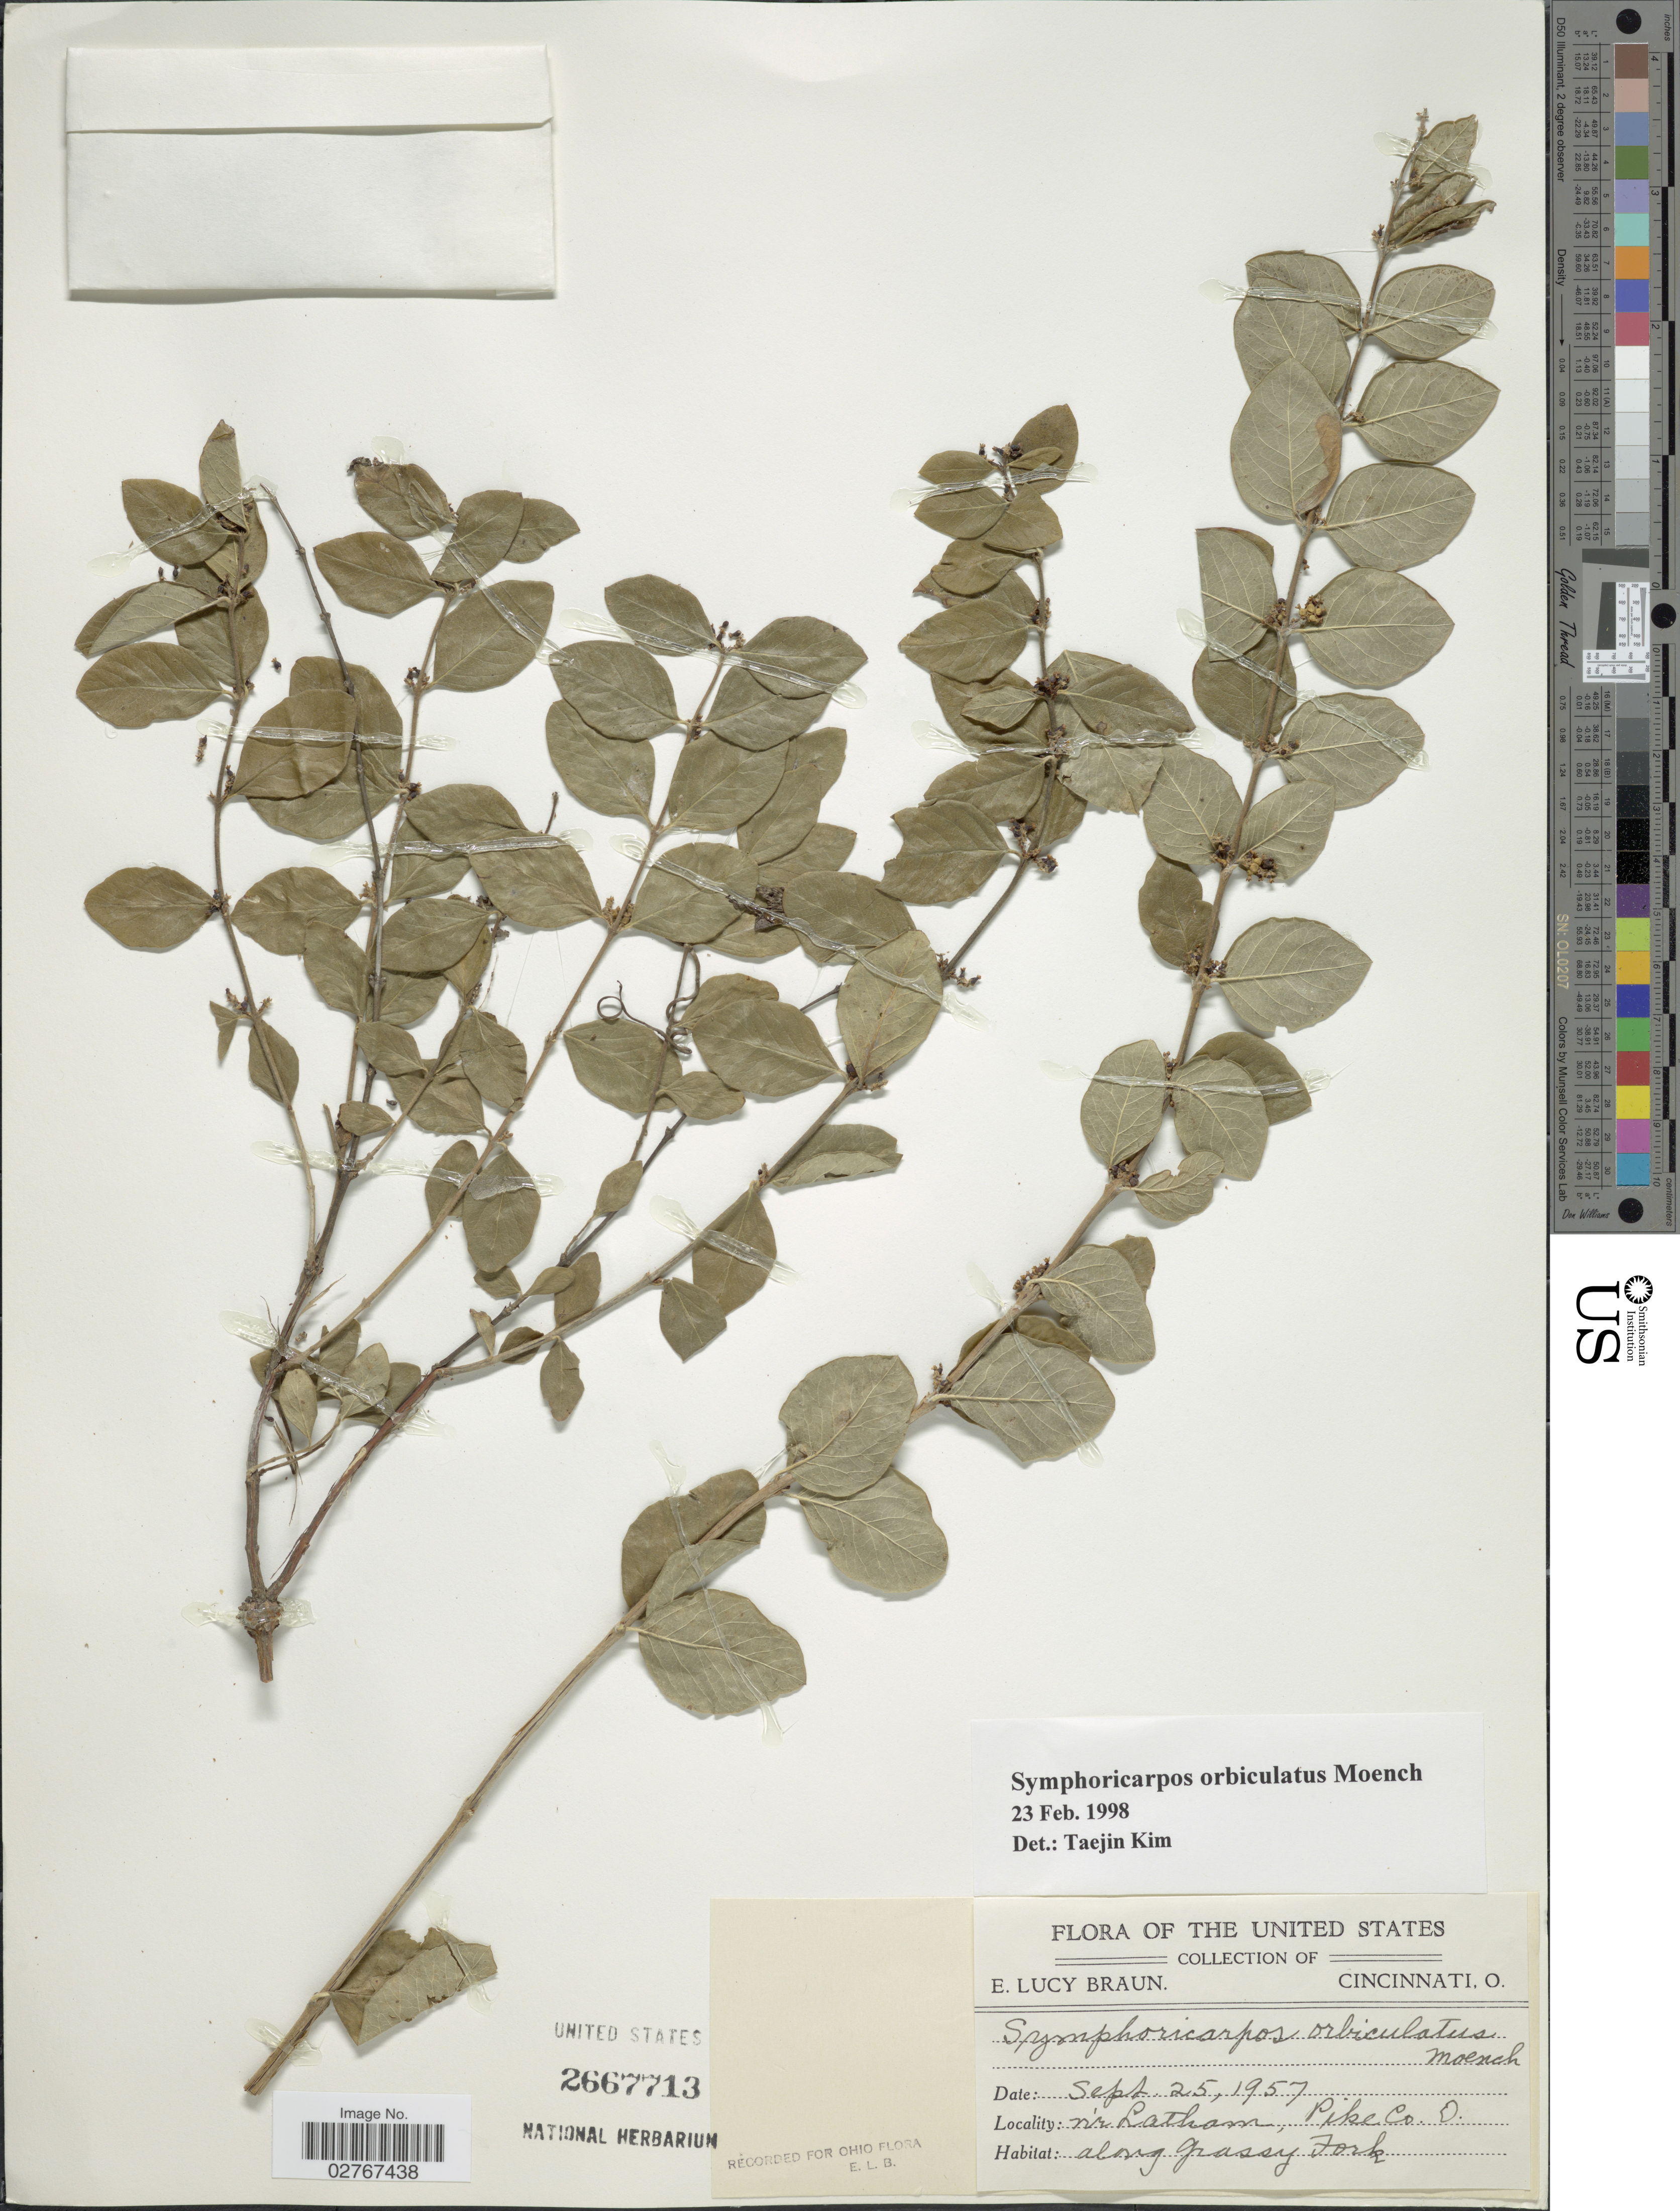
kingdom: Plantae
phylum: Tracheophyta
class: Magnoliopsida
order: Dipsacales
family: Caprifoliaceae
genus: Symphoricarpos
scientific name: Symphoricarpos orbiculatus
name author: Moench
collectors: E. L. Braun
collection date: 1957-09-25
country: United States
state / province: Ohio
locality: Nr Latham, Pike Co., along grassy Fork.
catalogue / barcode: US 2667713